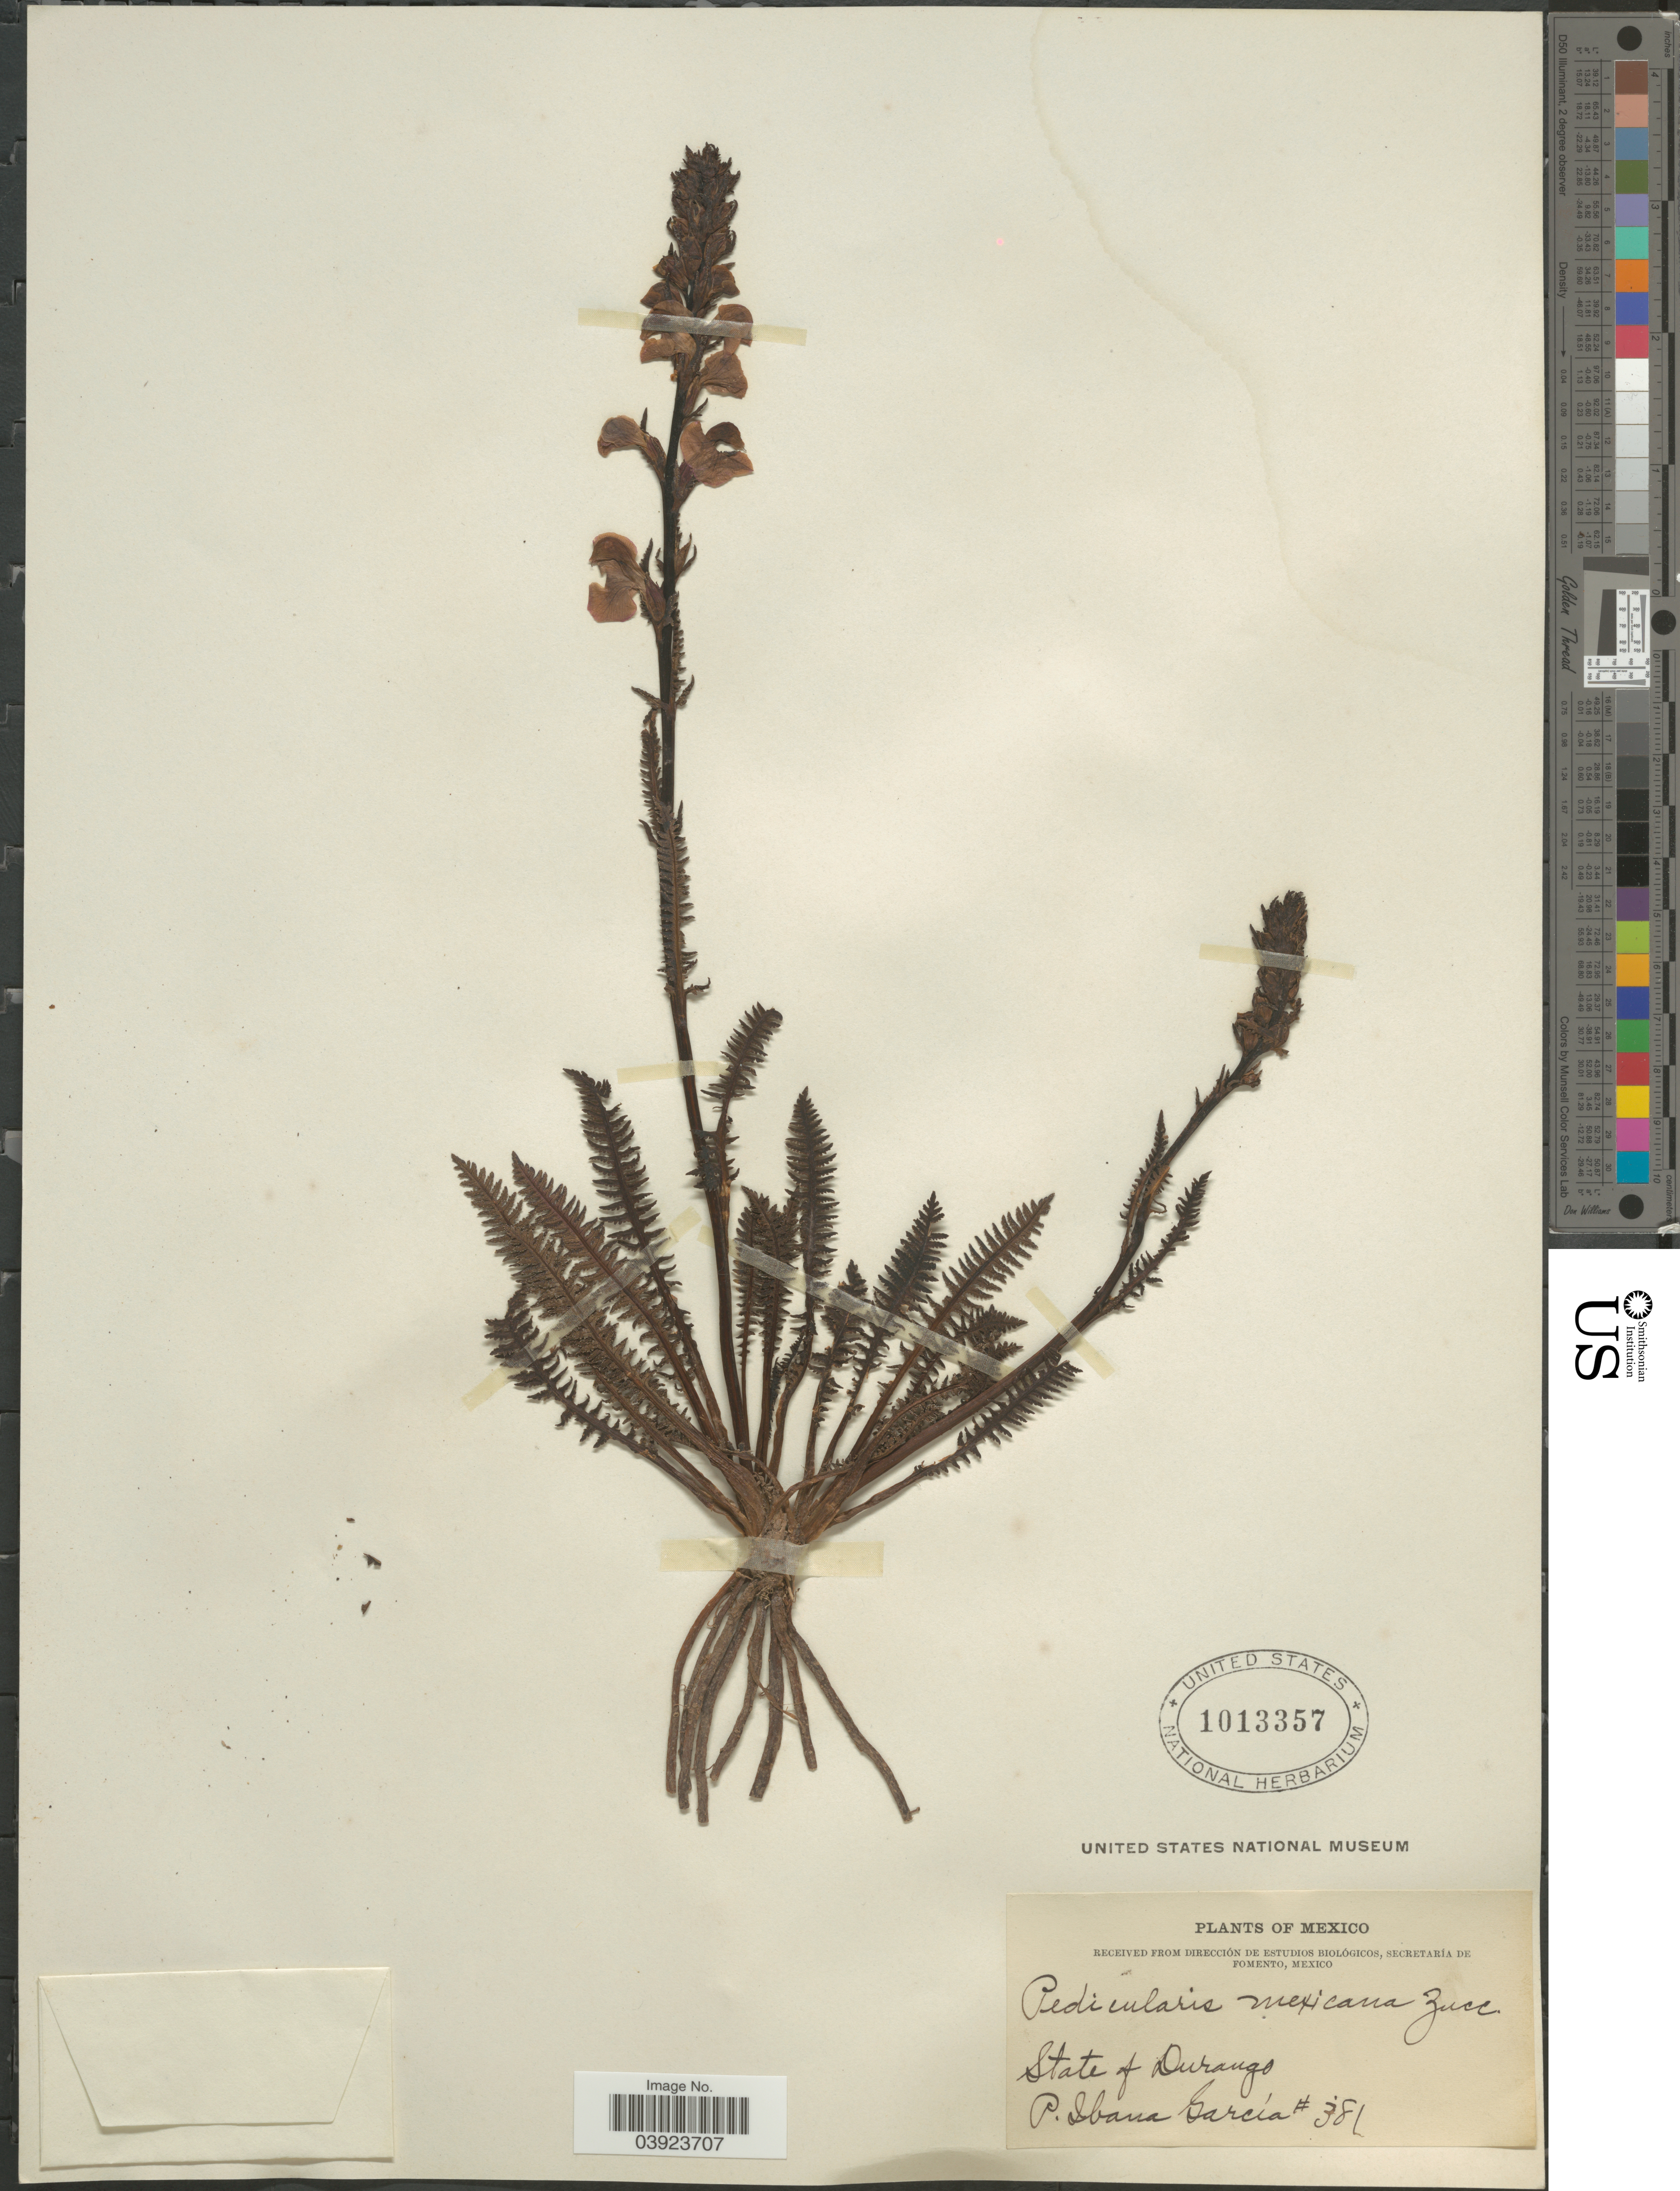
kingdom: Plantae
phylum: Tracheophyta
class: Magnoliopsida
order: Lamiales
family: Orobanchaceae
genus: Pedicularis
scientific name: Pedicularis mexicana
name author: Zucc. ex Bunge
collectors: P. Ibana-García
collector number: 381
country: Mexico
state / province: Durango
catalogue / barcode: US 1013357